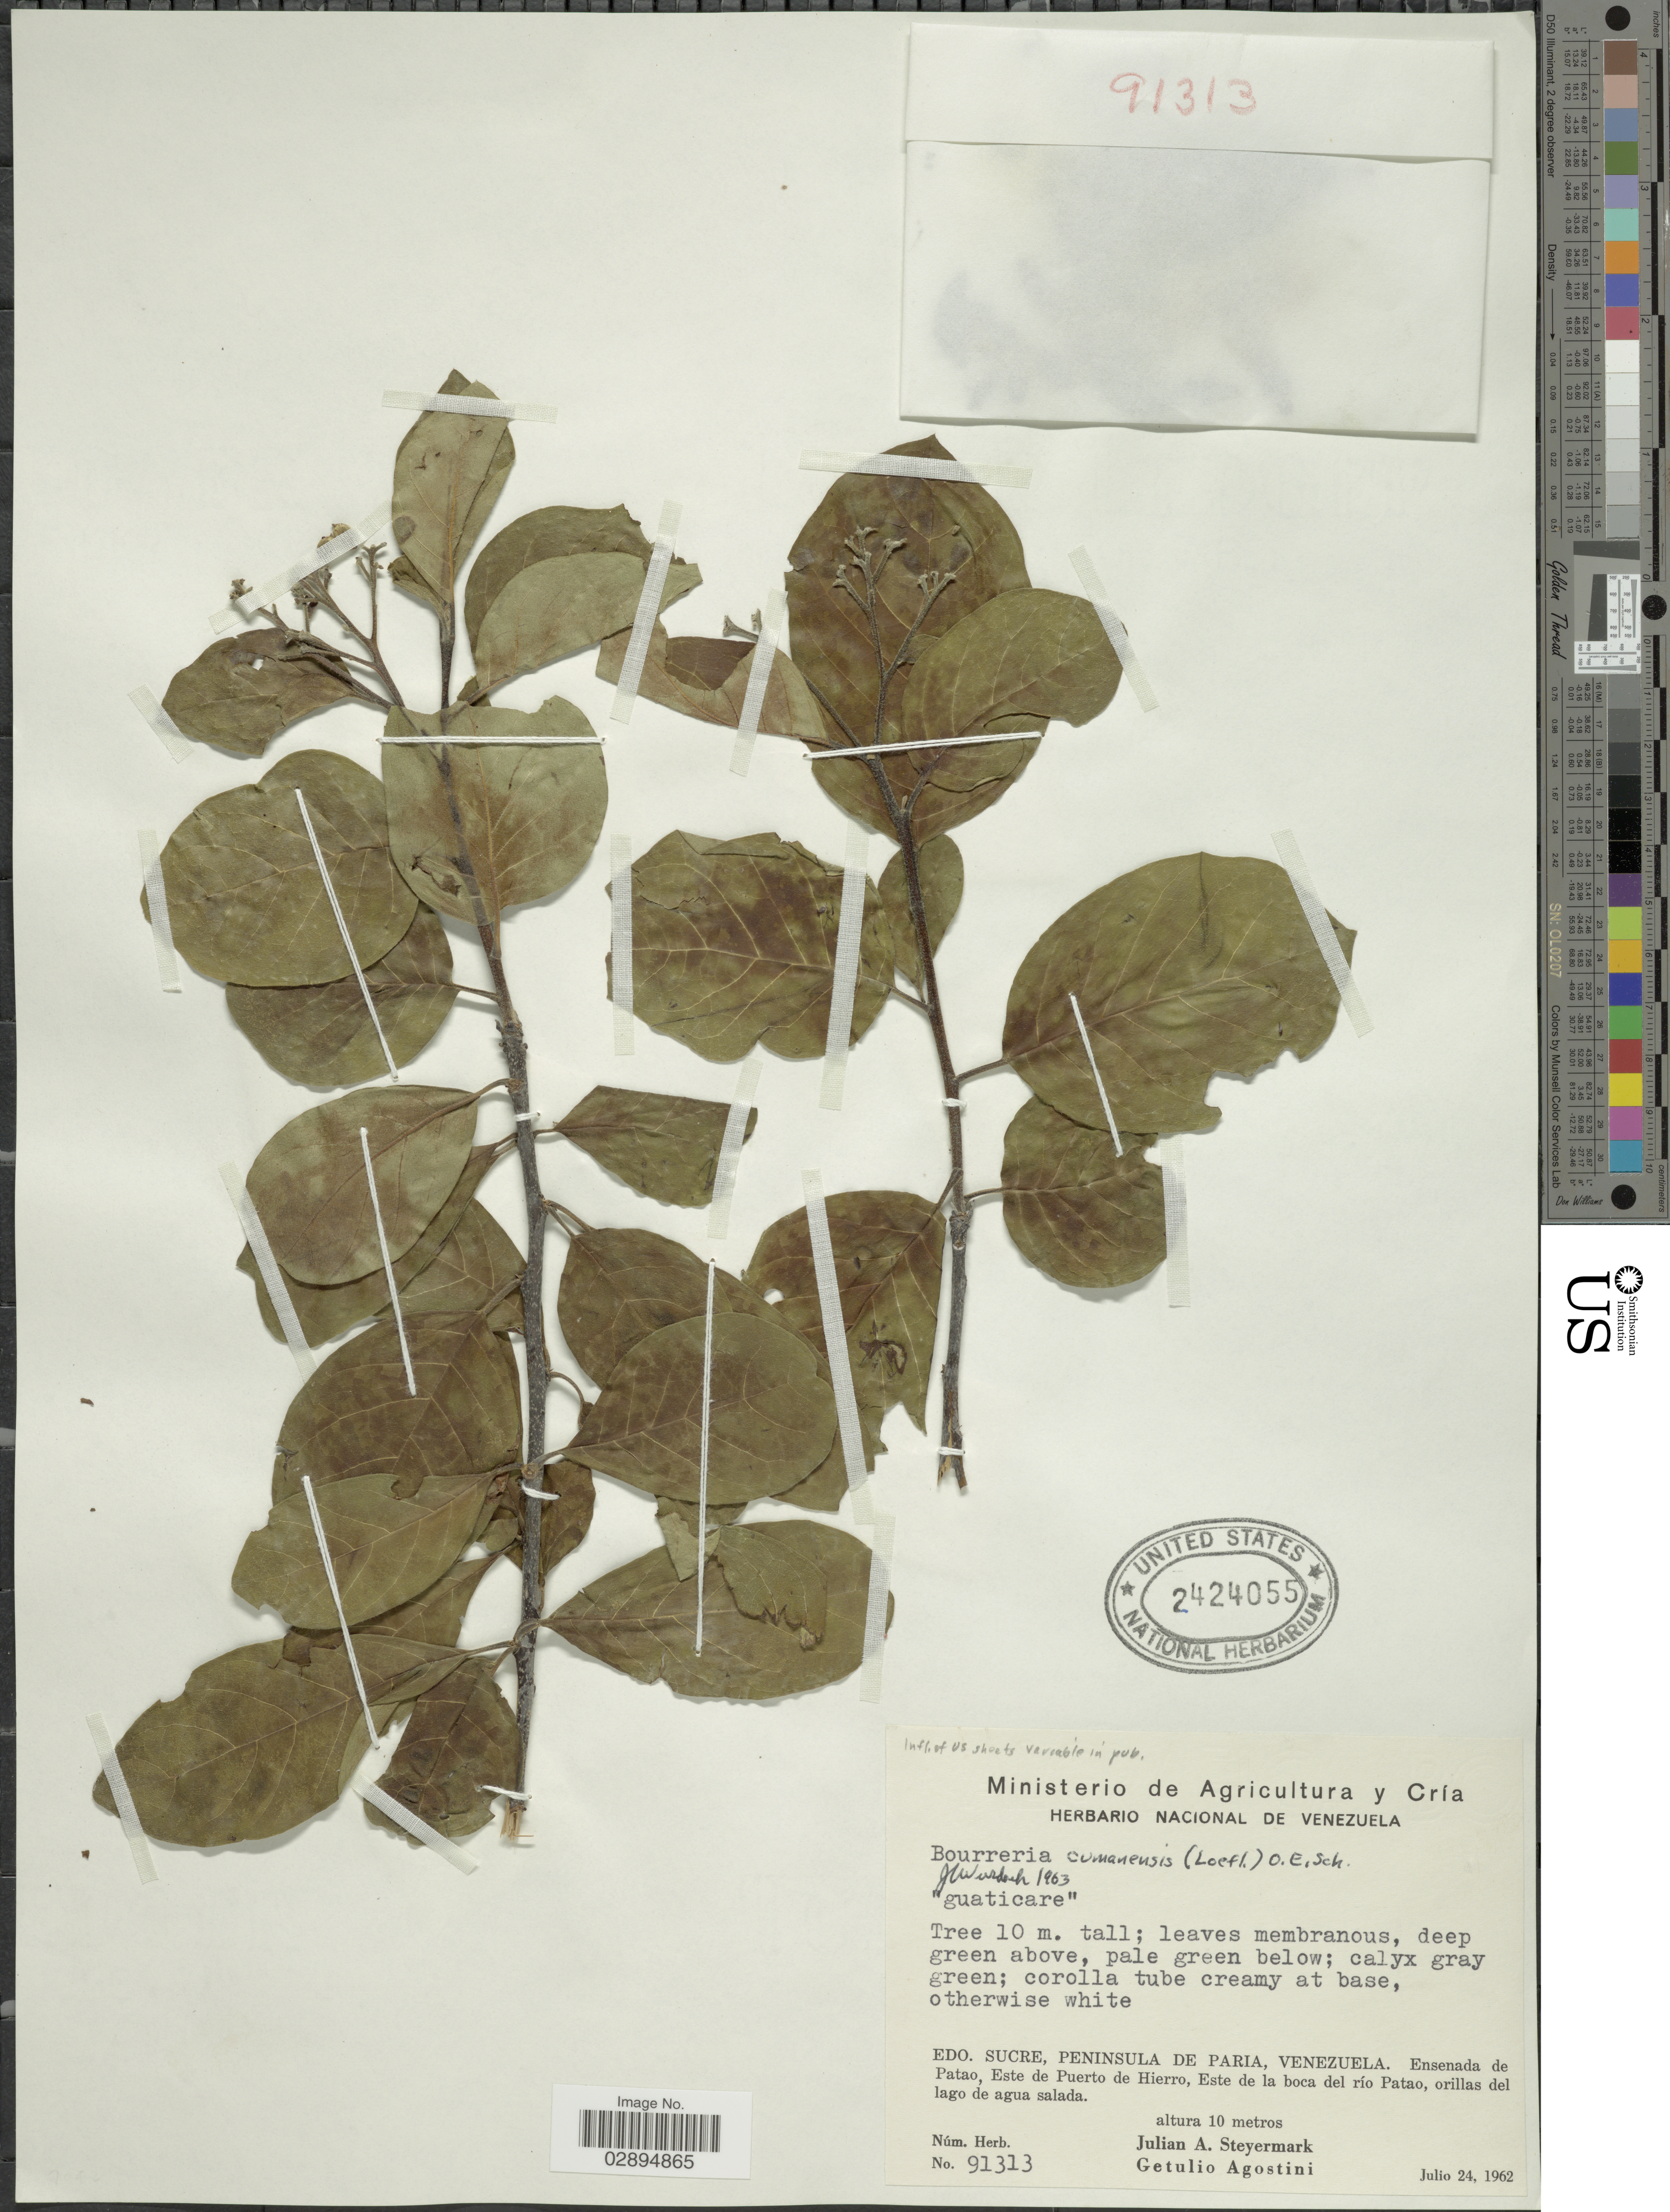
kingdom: Plantae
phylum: Tracheophyta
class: Magnoliopsida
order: Boraginales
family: Ehretiaceae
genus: Bourreria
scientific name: Bourreria exsucca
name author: (L.) Jacq.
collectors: J. Steyermark & G. Agostini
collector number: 91313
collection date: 1962-07-24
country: Venezuela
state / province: Sucre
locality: Edo. Sucre, Peninsula de Paria. Ensenada de Patao, Este de Puerto de Hierro, Este de la boca del río Patao, orillas del lago de agua salada.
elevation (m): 10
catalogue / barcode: US 2424055